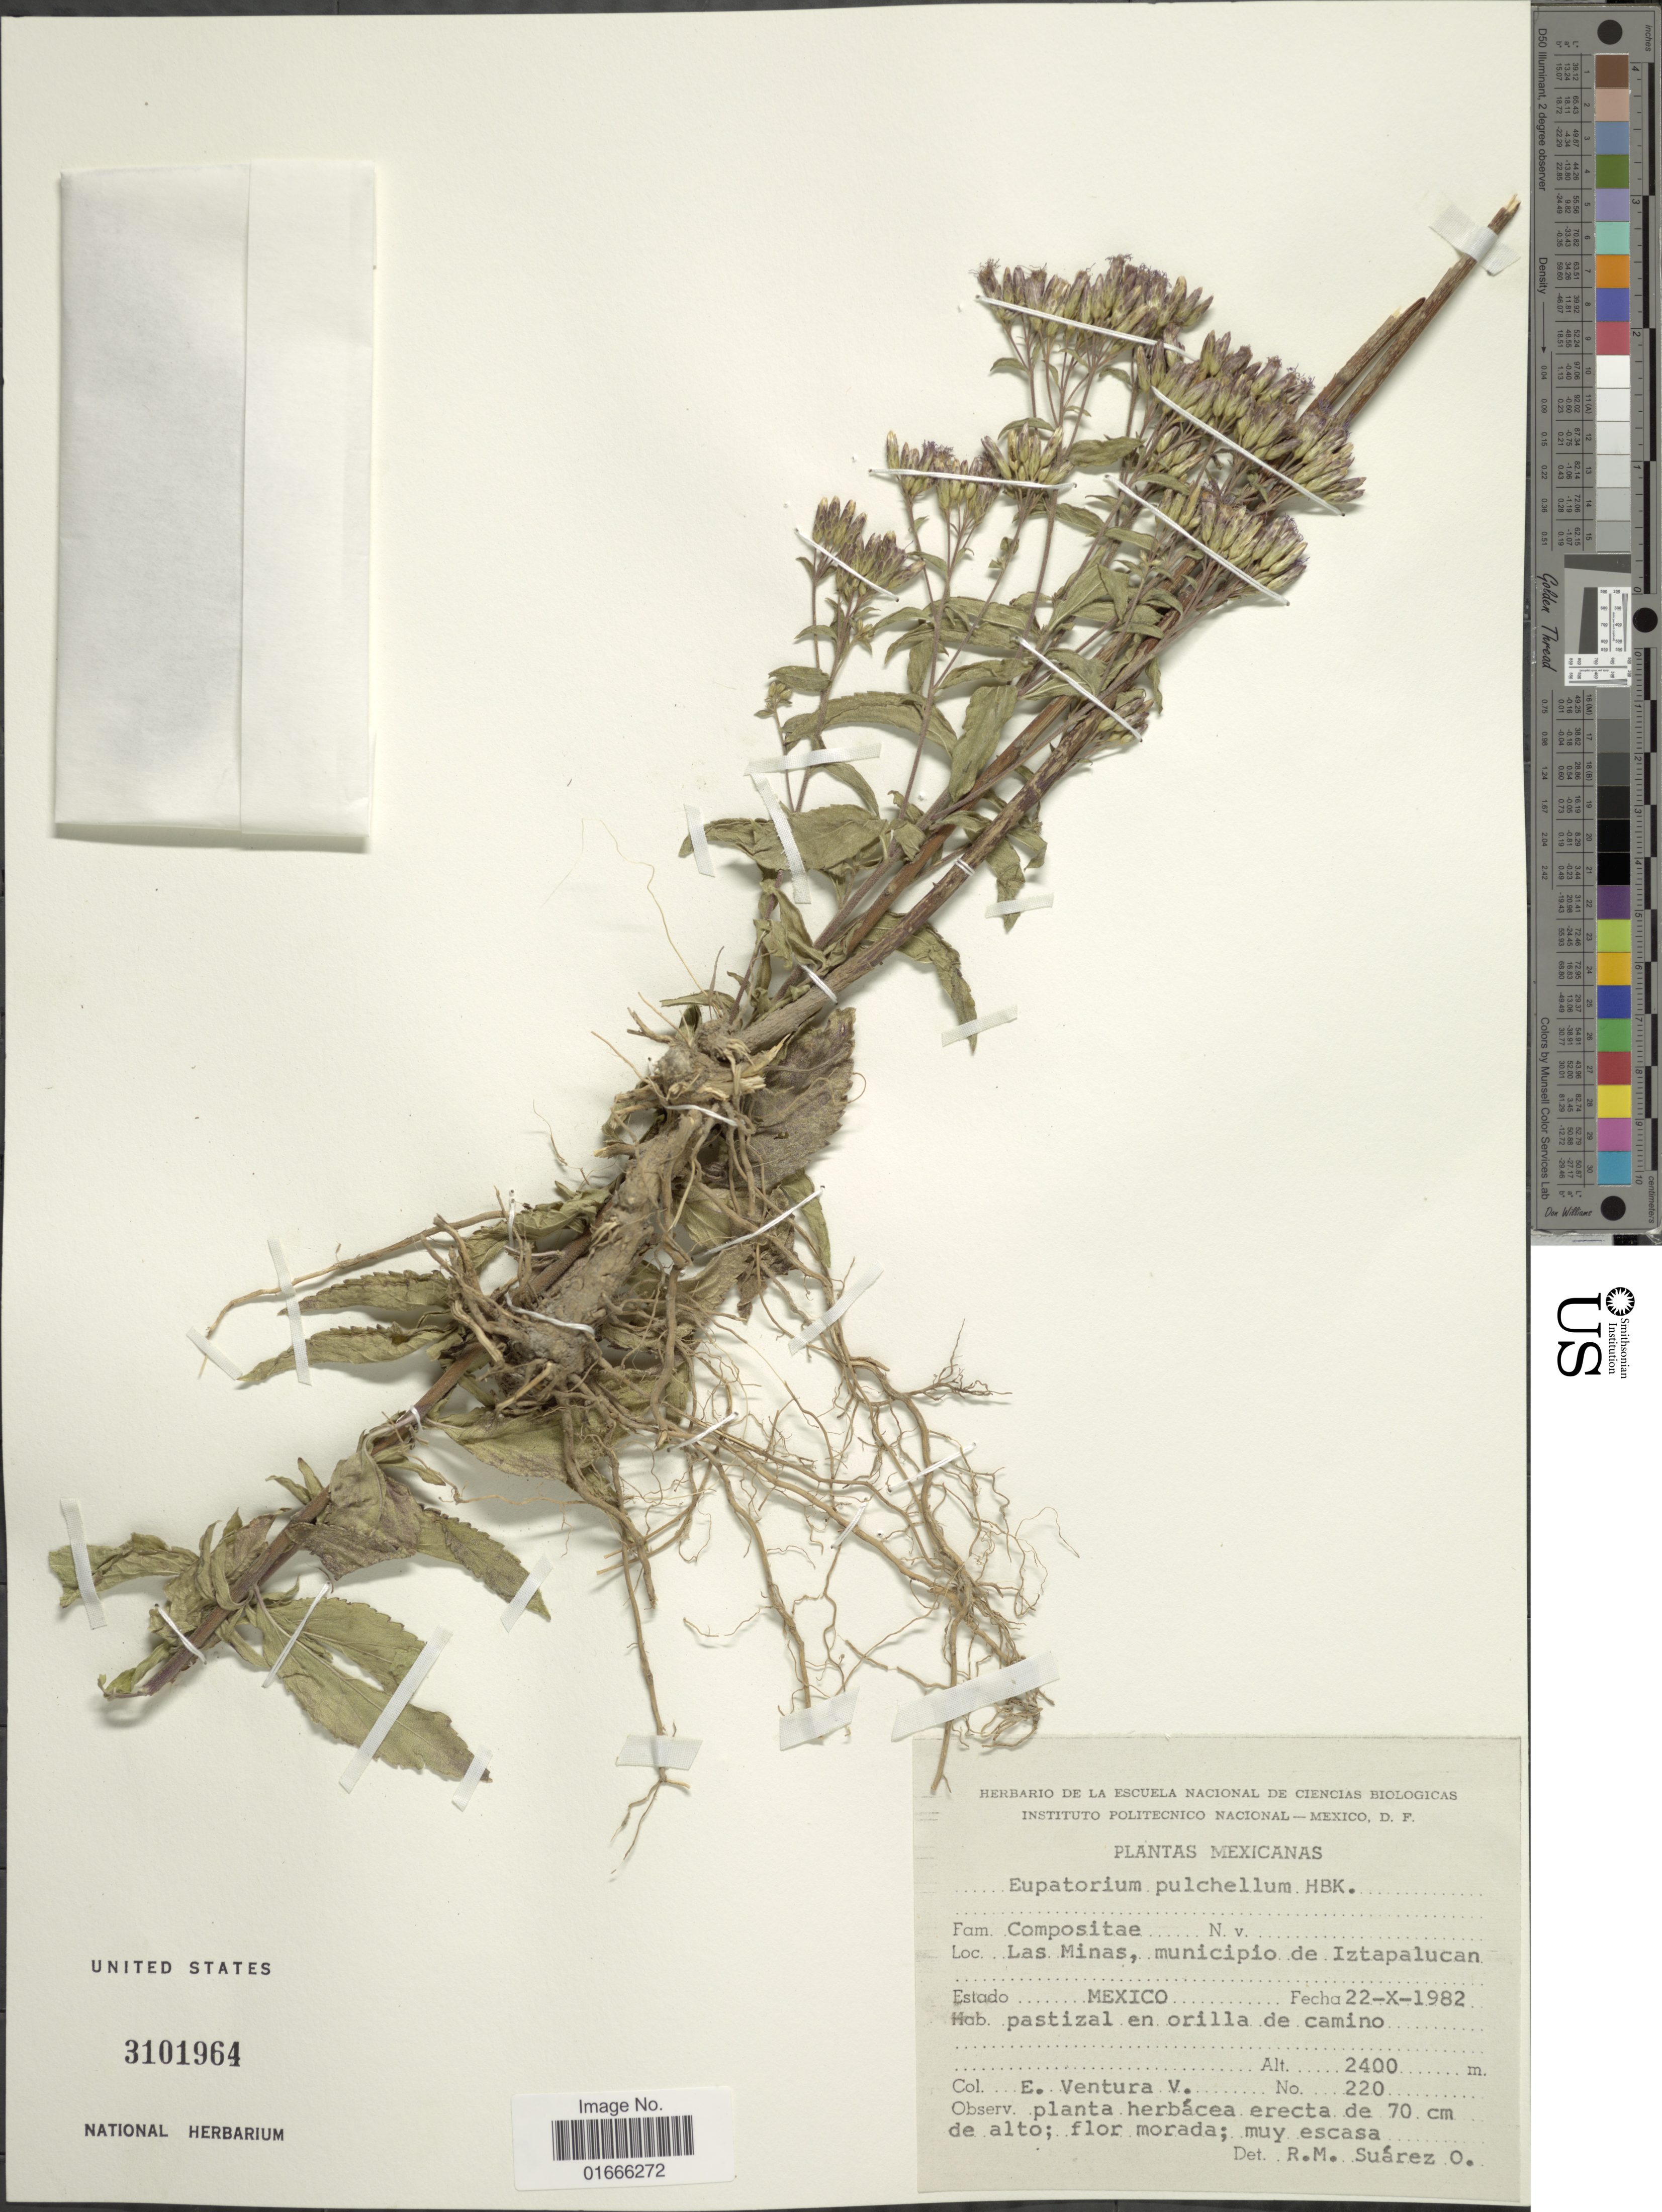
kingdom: Plantae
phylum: Tracheophyta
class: Magnoliopsida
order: Asterales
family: Asteraceae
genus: Chromolaena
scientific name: Chromolaena pulchella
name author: (Kunth) R.M. King & H. Rob.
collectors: E. Ventura V.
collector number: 220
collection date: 1982-10-22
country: Mexico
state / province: México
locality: Las Minas, muncipio de Iztapalucan.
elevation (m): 2400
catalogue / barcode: US 3101964